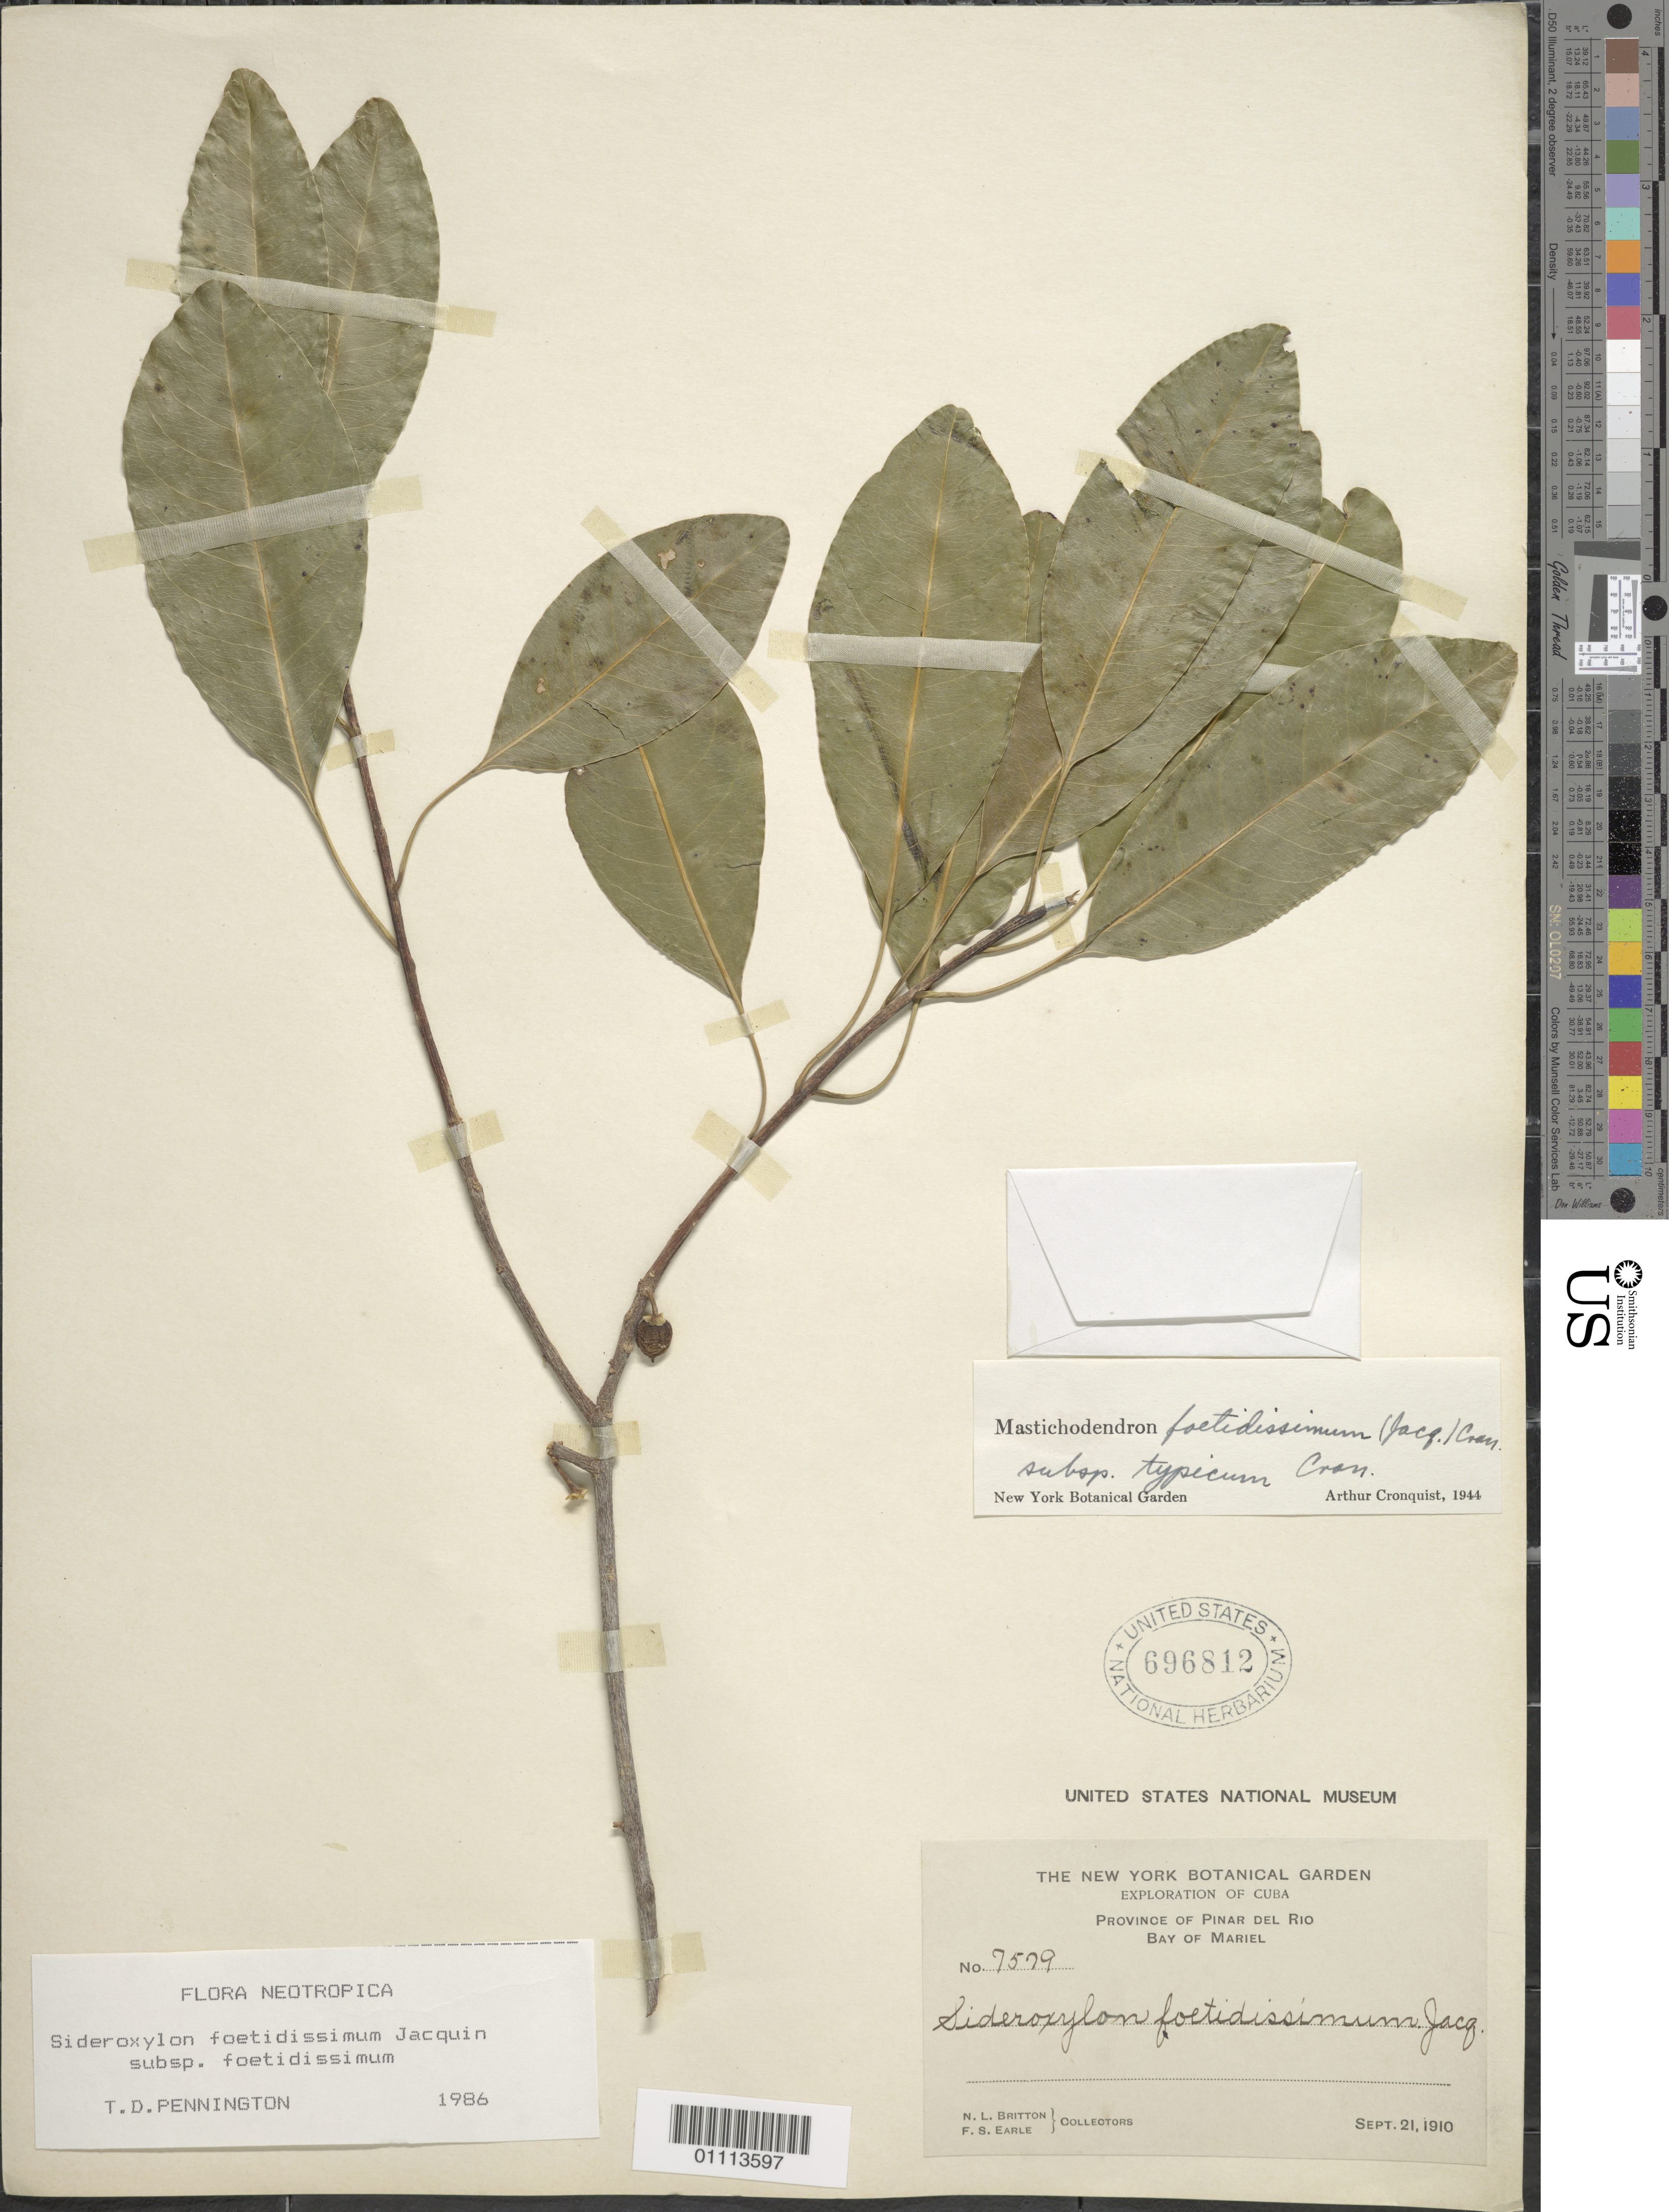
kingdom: Plantae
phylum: Tracheophyta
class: Magnoliopsida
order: Ericales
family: Sapotaceae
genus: Sideroxylon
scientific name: Sideroxylon foetidissimum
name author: Jacq.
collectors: N. Britton & F. S. Earle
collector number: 7579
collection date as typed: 21 Sep 1910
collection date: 1910-09-21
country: Cuba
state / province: Pinar del Rio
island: Cuba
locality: Bay of Mariel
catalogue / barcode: US 696812